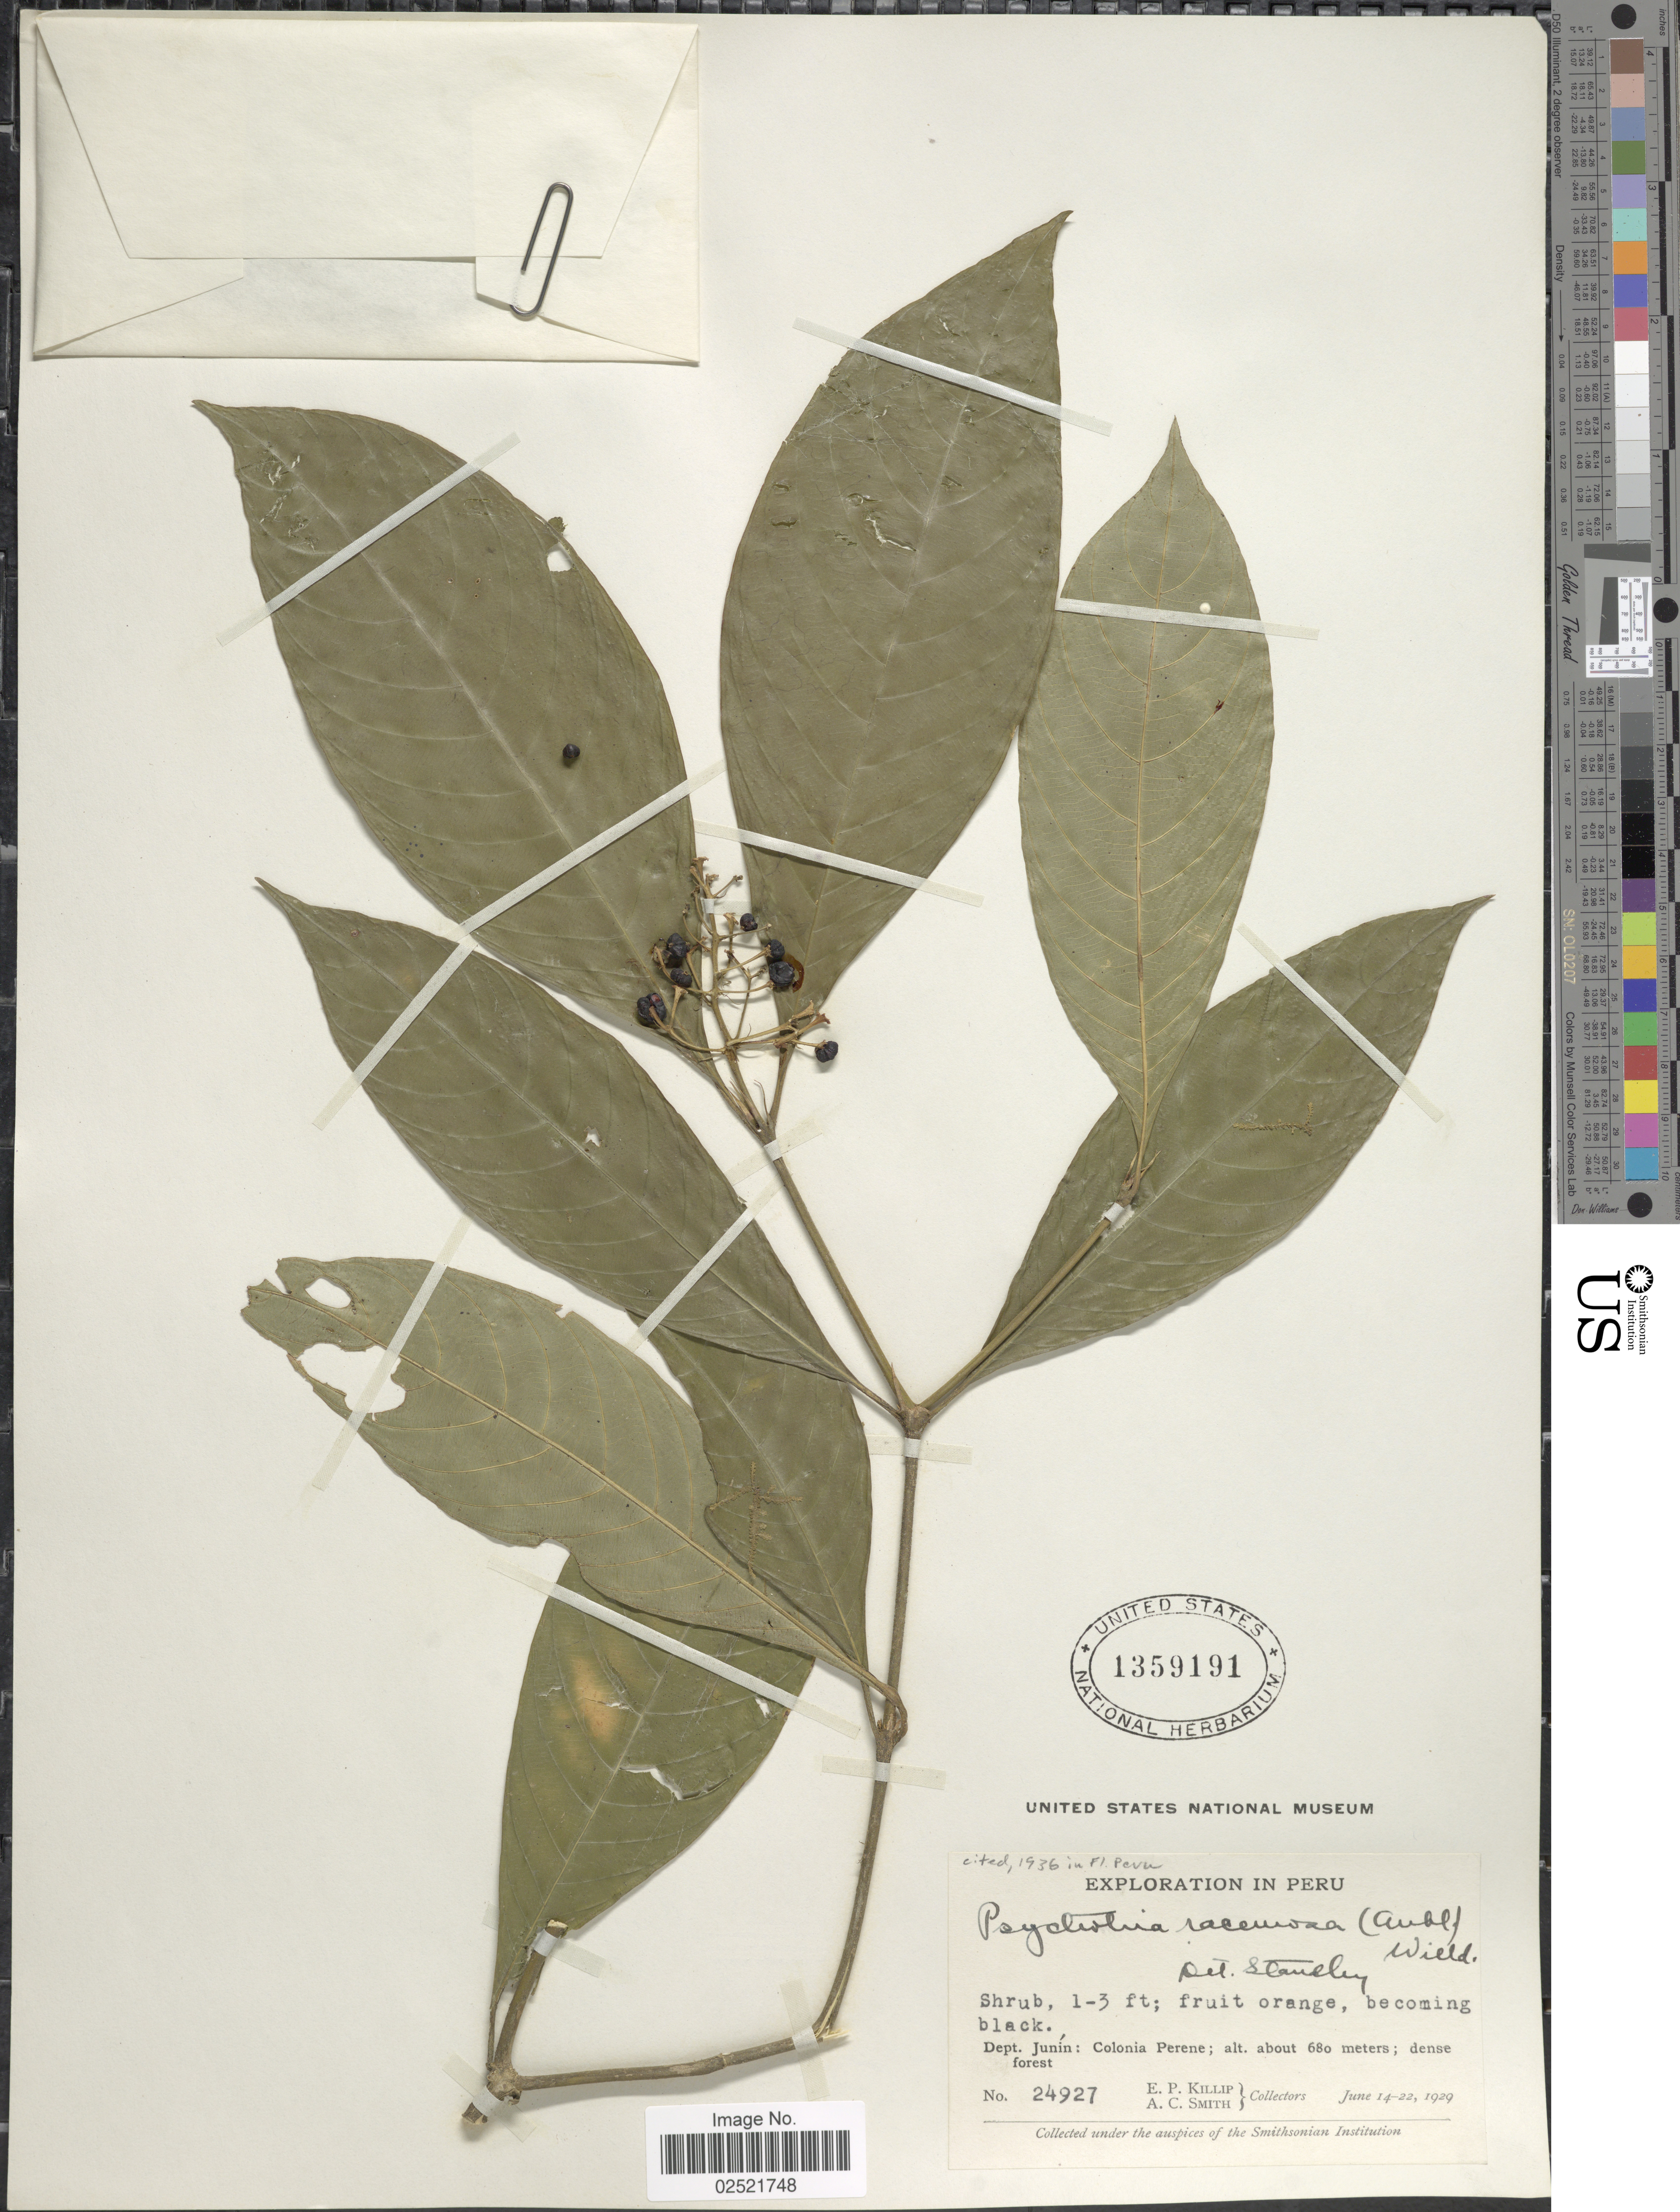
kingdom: Plantae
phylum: Tracheophyta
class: Magnoliopsida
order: Gentianales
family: Rubiaceae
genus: Psychotria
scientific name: Psychotria racemosa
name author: (Aubl.) Raeuschel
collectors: E. P. Killip & A. C. Smith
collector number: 24927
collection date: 1929-06-14/1929-06-22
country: Peru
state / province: Junín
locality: Colonia Perene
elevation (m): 680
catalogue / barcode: US 1359191